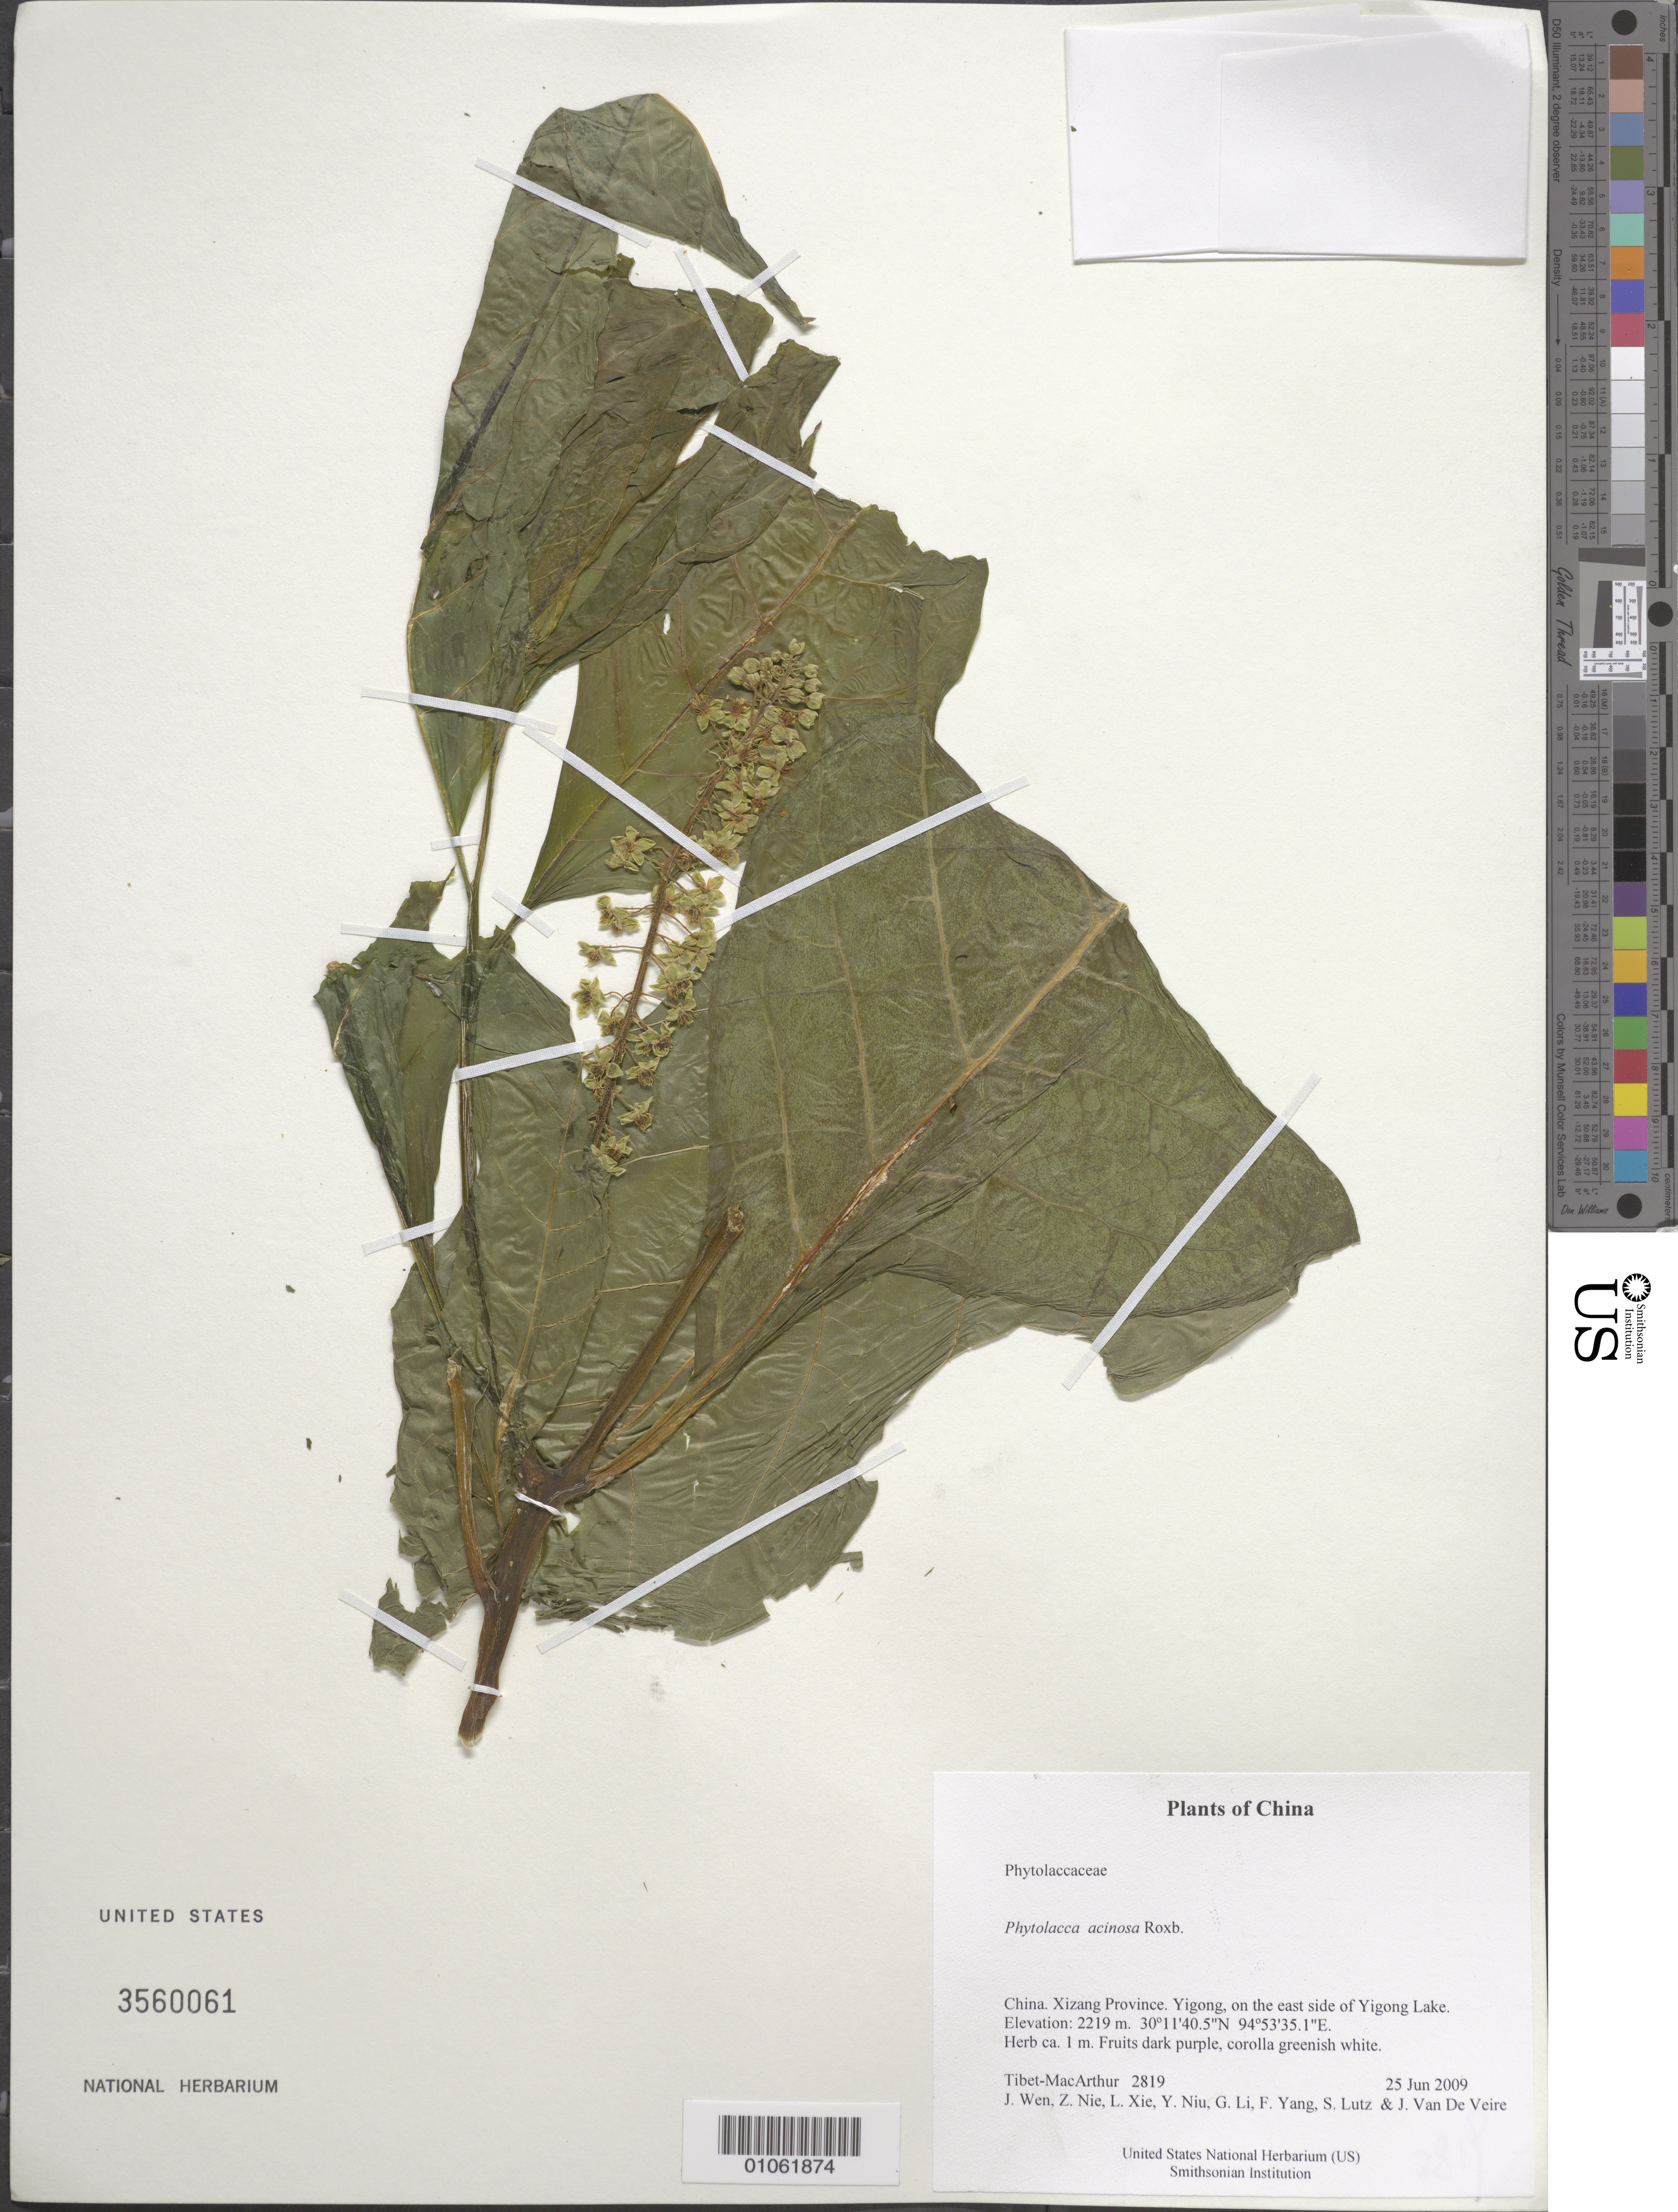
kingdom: Plantae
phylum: Tracheophyta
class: Magnoliopsida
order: Caryophyllales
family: Phytolaccaceae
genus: Phytolacca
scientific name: Phytolacca acinosa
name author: Roxb.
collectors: Tibet-MacArthur, J. Wen, Z. Nie, L. Xie, Y. Niu, G. Li, F. Yang, S. Lutz & J. Van De Veire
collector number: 2819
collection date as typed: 25 Jun 2009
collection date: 2009-06-25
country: China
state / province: Xizang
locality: Yigong, on the east side of Yigong Lake.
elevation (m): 2219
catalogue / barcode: US 3560061